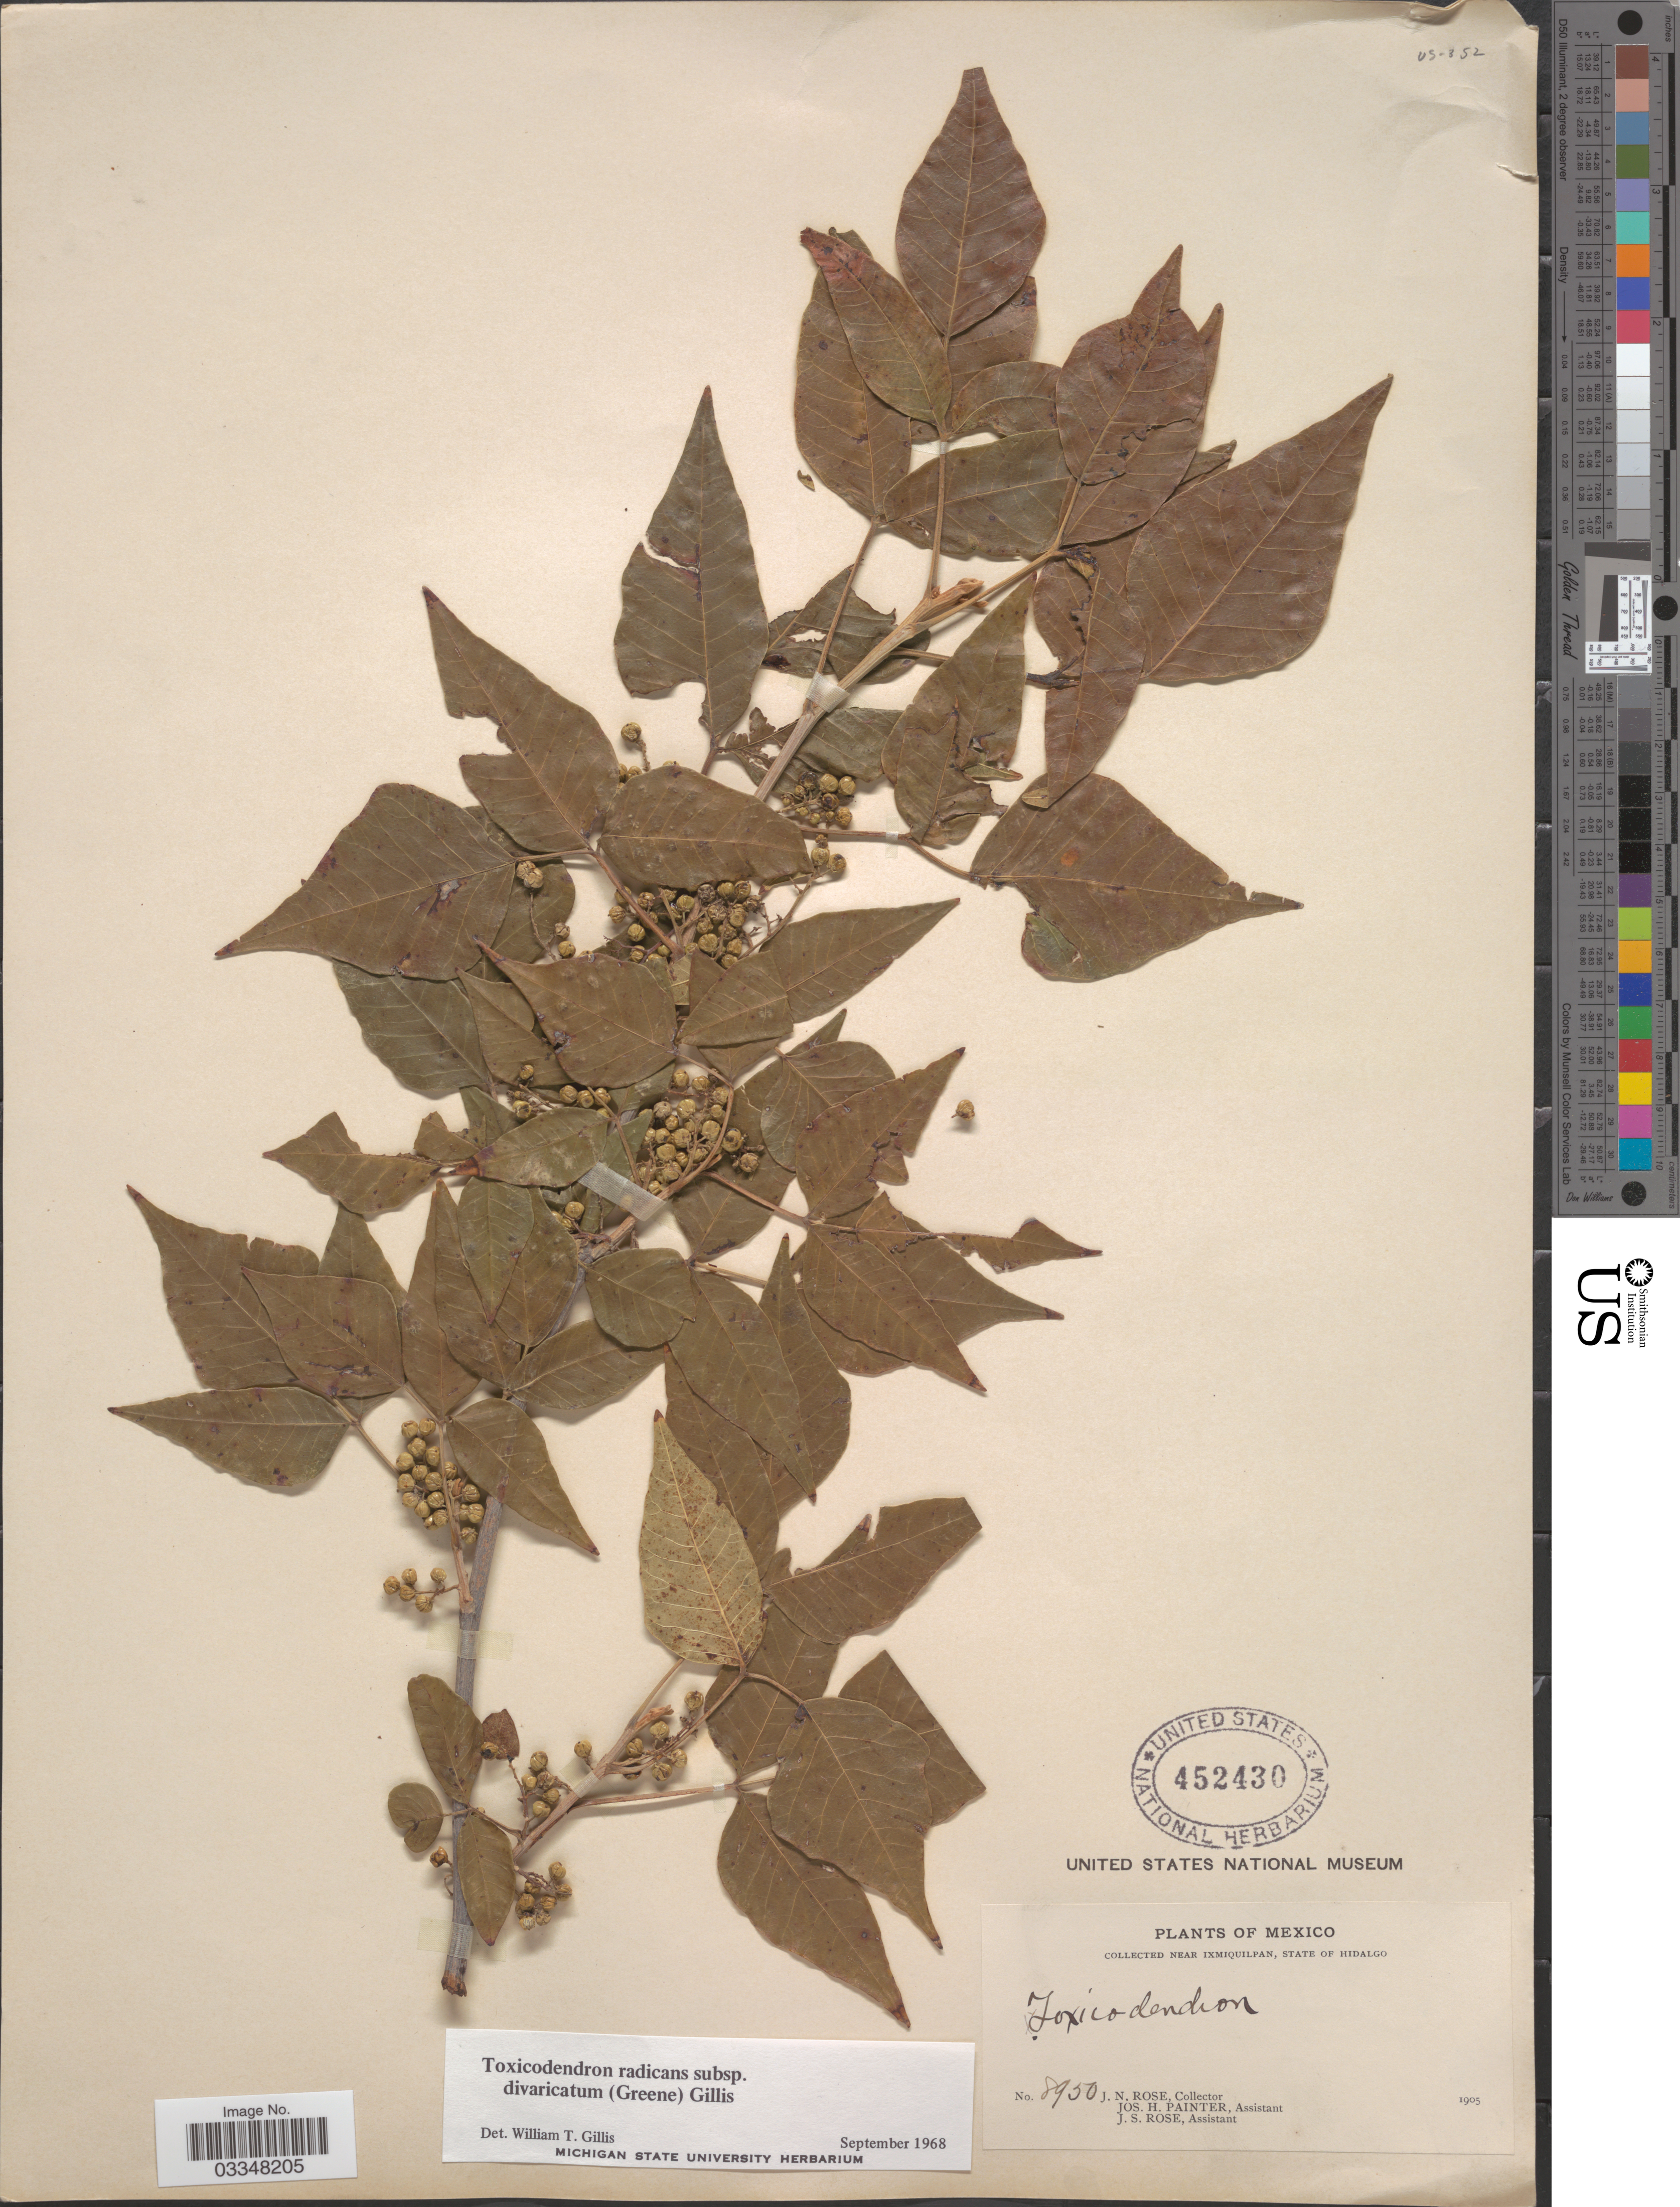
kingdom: Plantae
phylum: Tracheophyta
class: Magnoliopsida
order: Sapindales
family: Anacardiaceae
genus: Toxicodendron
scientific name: Toxicodendron radicans subsp. divaricatum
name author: (Greene) Gillis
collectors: J. N. Rose, J. H. Painter & J. S. Rose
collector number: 8950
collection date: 1905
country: Mexico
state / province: Hidalgo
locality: Near Ixmiquilpan.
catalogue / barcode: US 452430